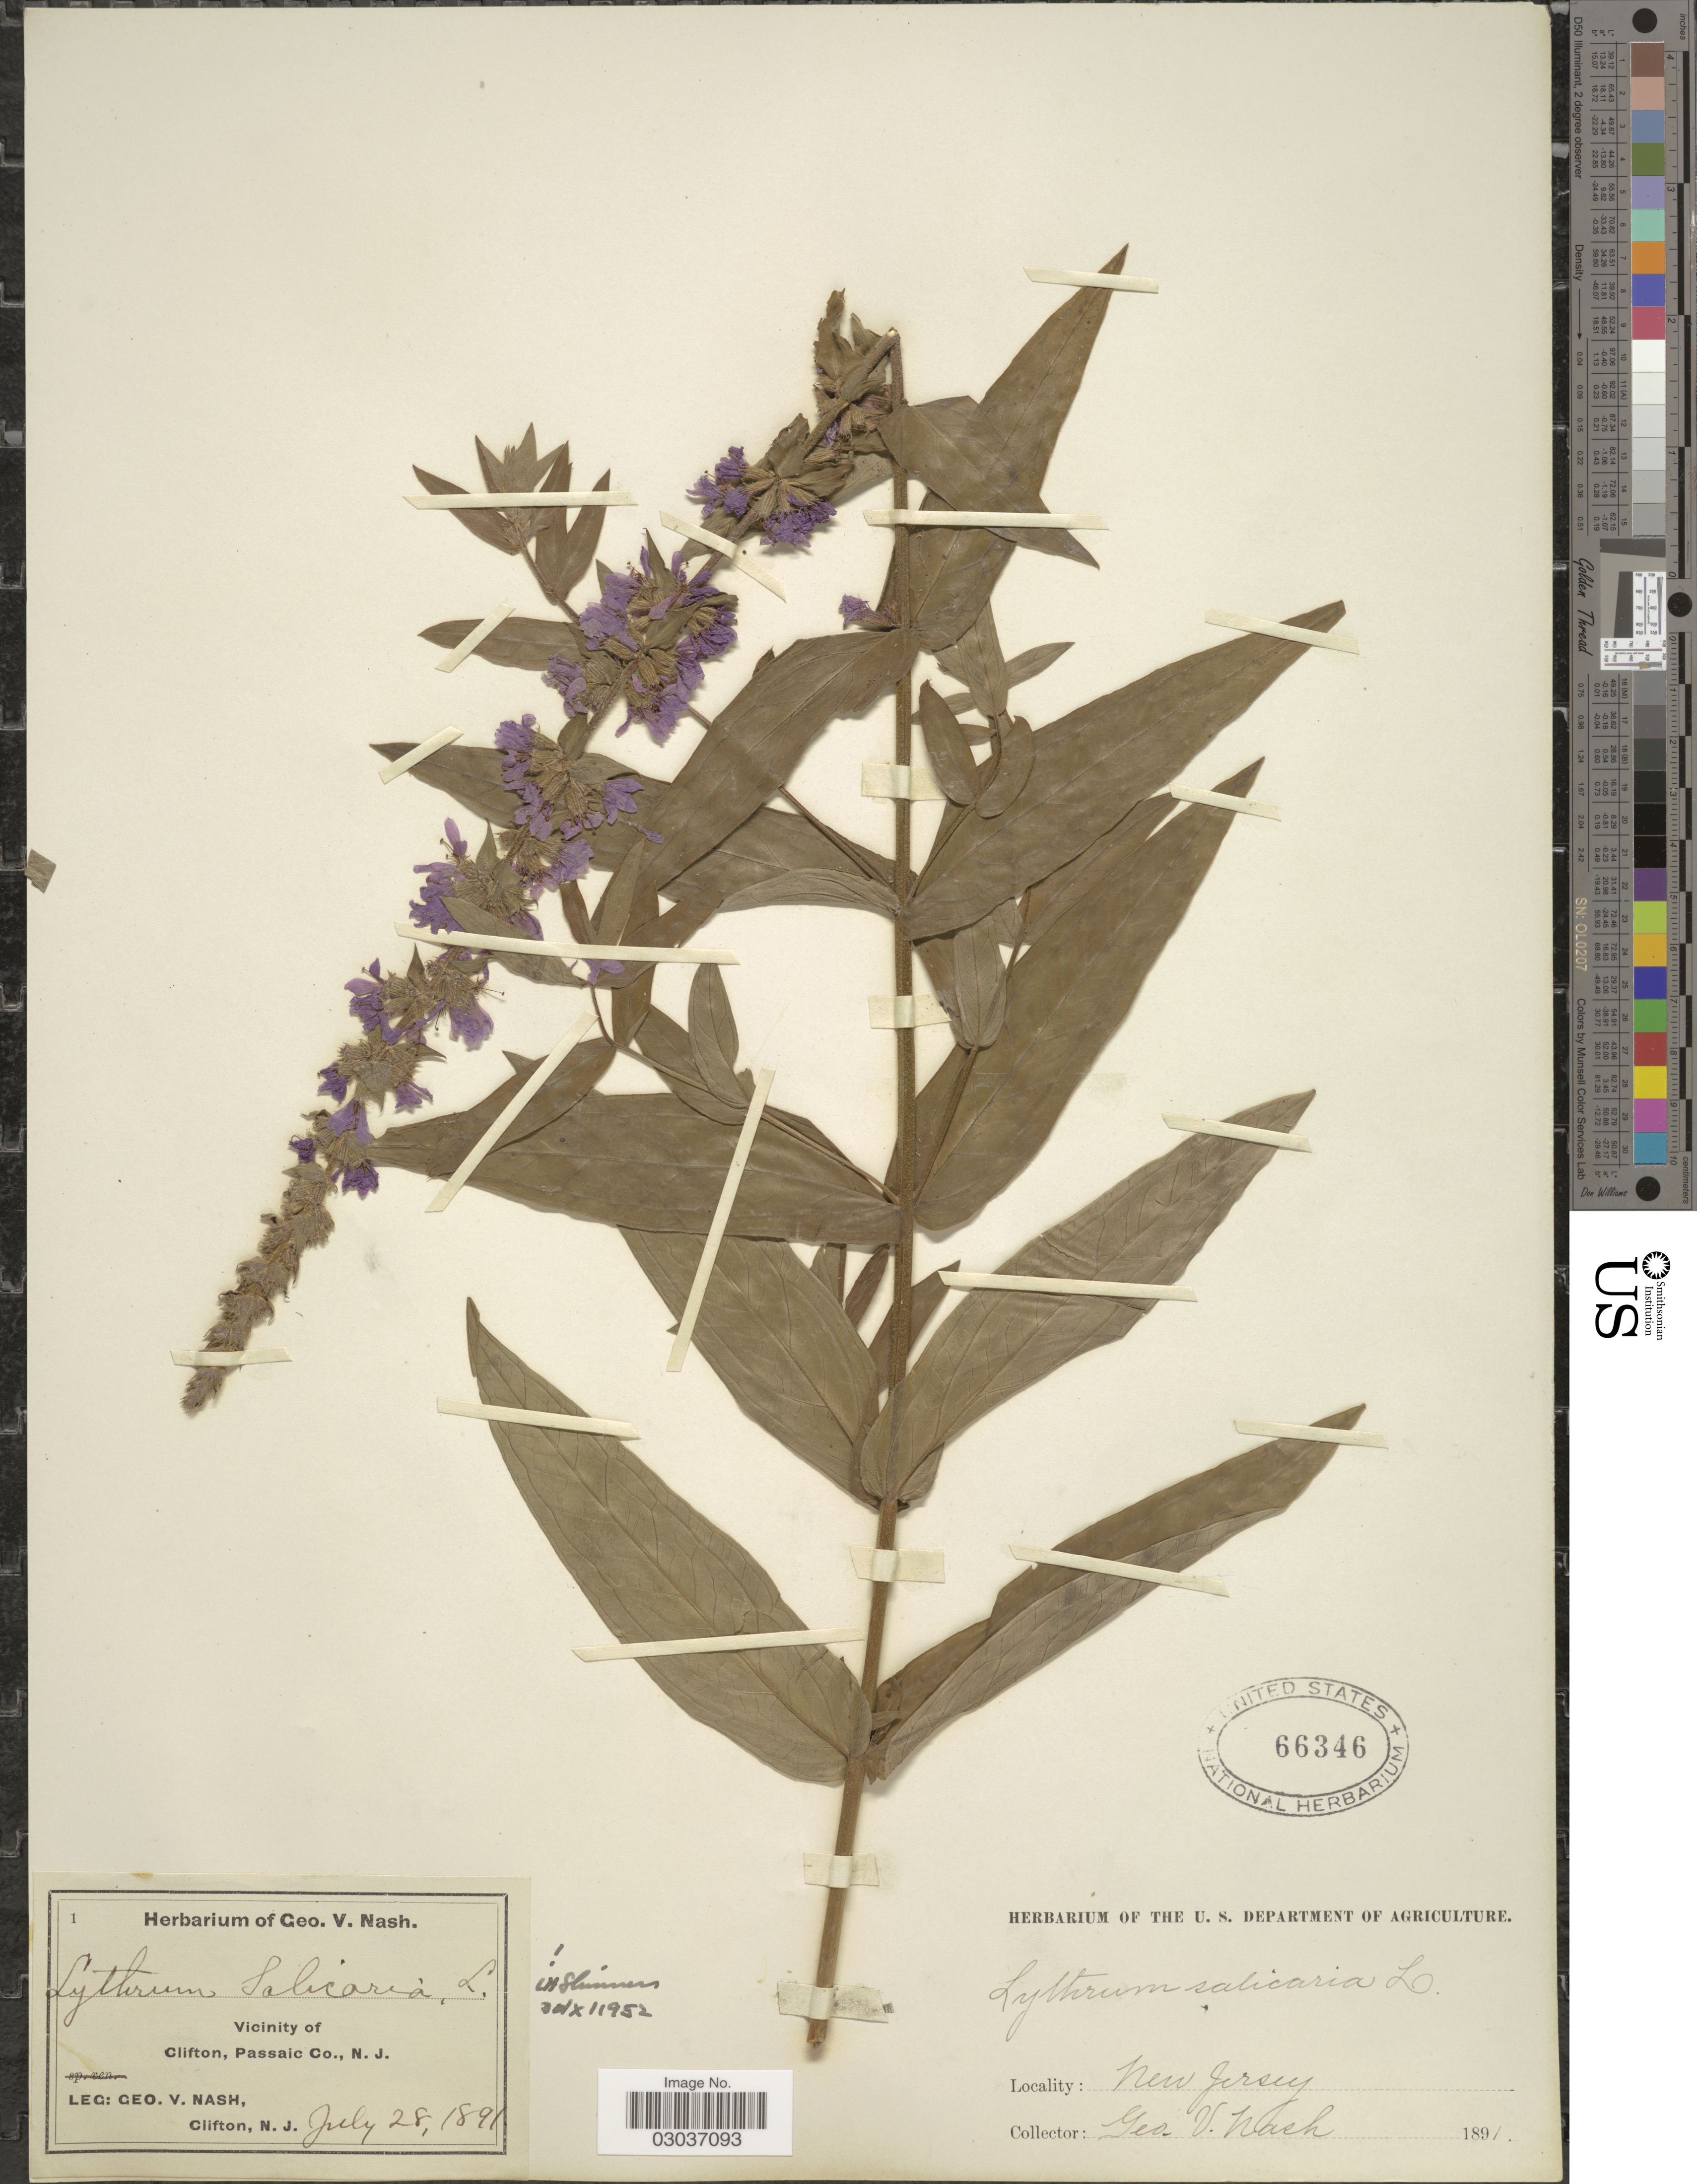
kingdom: Plantae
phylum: Tracheophyta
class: Magnoliopsida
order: Myrtales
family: Lythraceae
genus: Lythrum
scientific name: Lythrum salicaria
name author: L.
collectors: G. V. Nash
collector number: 1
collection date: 1891-07-28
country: United States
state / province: New Jersey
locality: Vicinity of Clifton, Passaic Co.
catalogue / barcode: US 66346